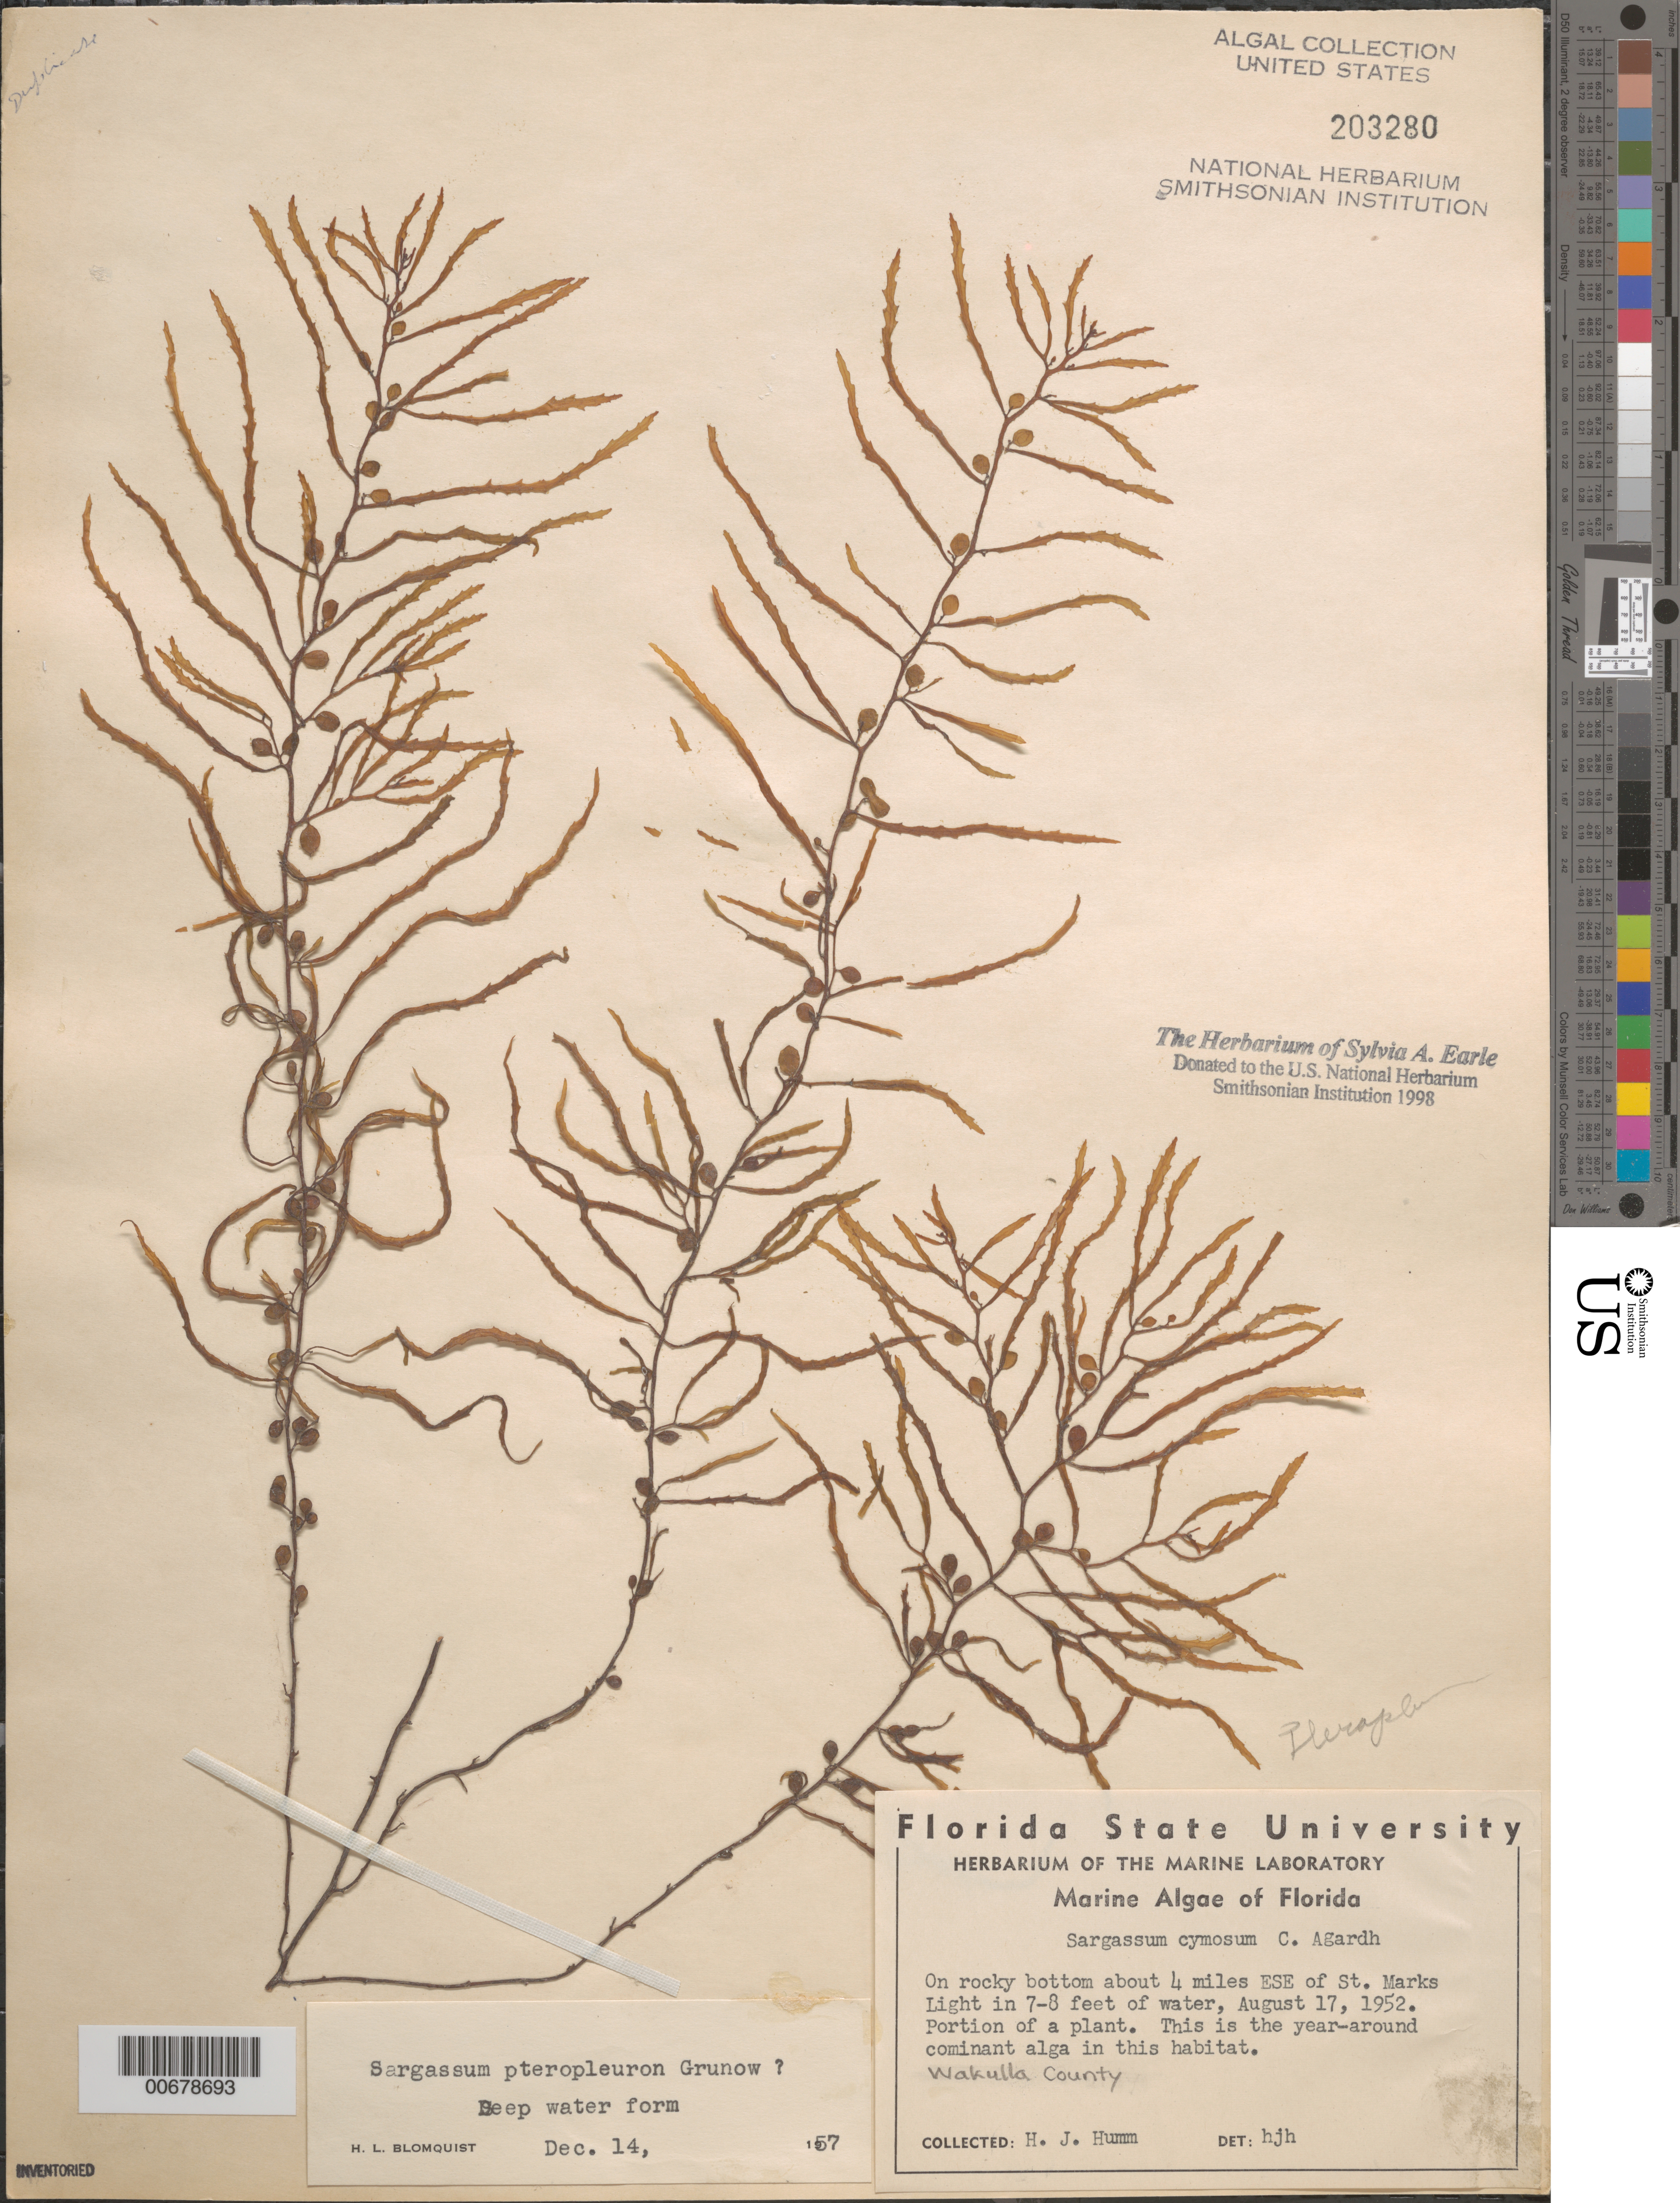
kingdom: Chromista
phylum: Ochrophyta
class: Phaeophyceae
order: Fucales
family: Sargassaceae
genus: Sargassum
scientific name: Sargassum pteropleuron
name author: Grunow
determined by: Blomquist, H. L.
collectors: H. J. Humm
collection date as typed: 17 Aug 1952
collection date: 1952-08-17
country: United States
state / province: Florida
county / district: Wakulla County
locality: Ca. 4 miles east southeast of St. Marks Light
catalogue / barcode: US 203280